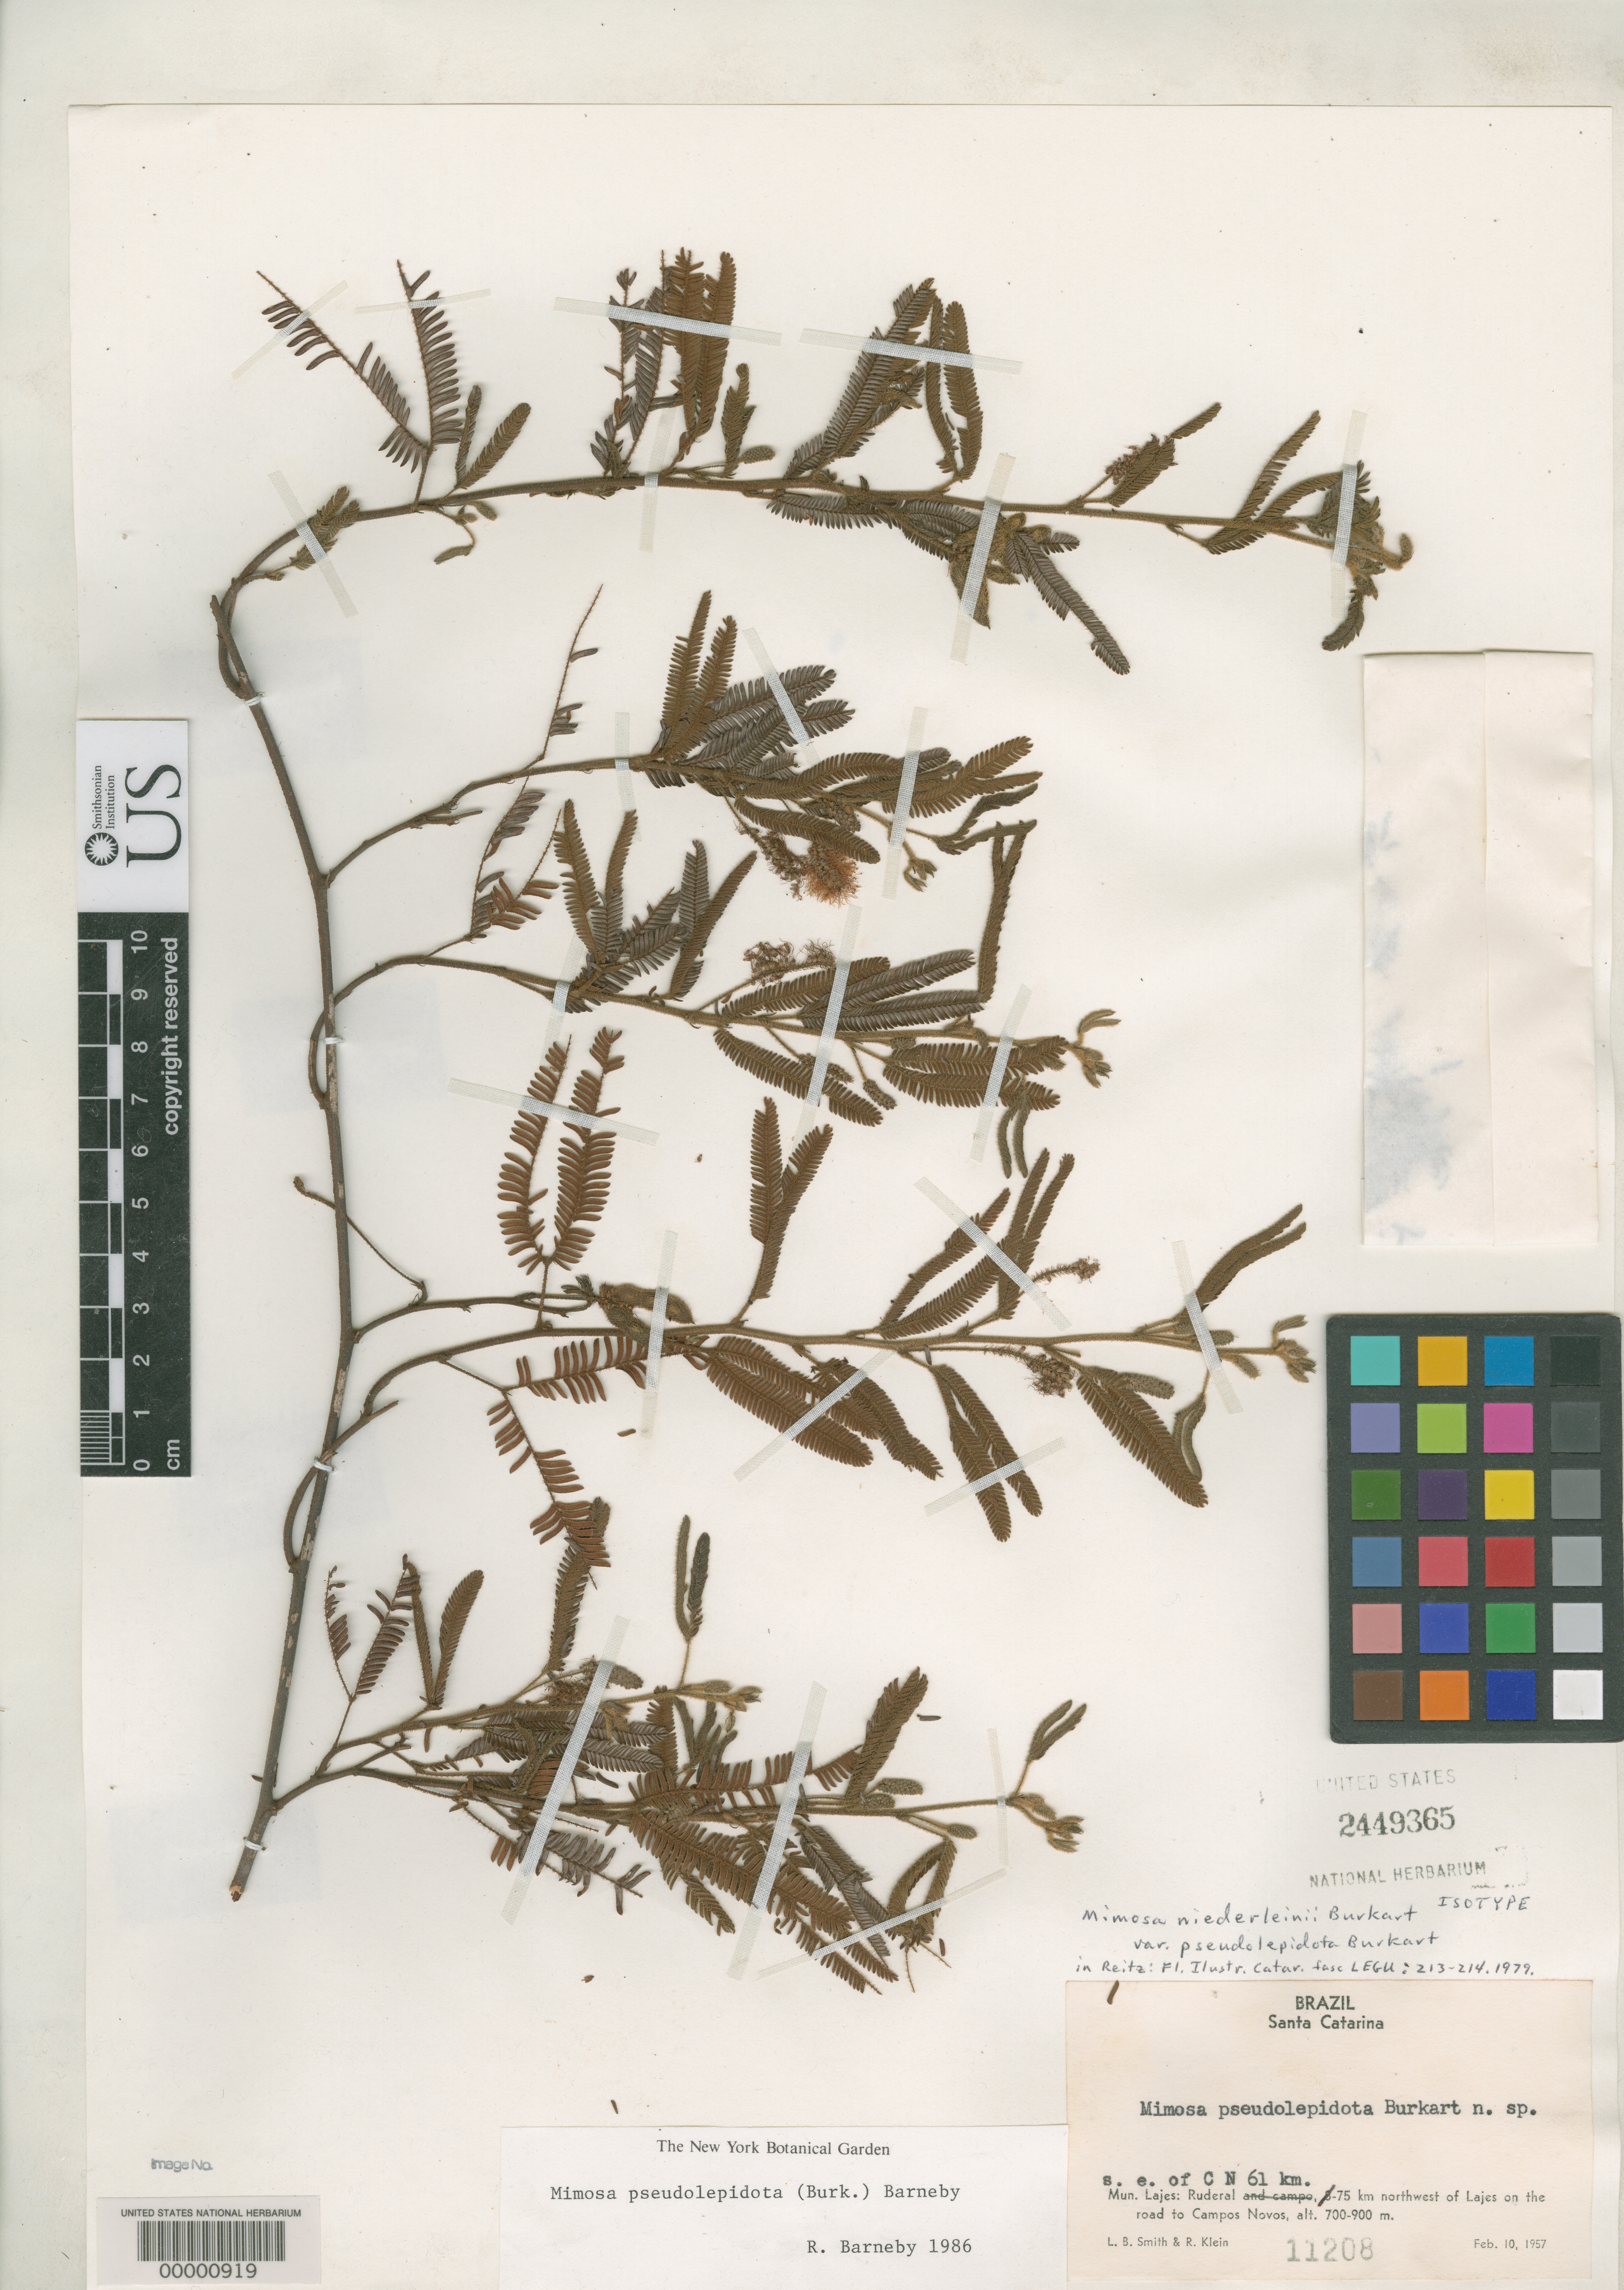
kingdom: Plantae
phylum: Tracheophyta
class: Magnoliopsida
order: Fabales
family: Fabaceae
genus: Mimosa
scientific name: Mimosa niederleinii var. pseudolepidota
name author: L.B. Sm. & R.M. Klein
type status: Isotype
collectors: L. Smith & R. M. Klein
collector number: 11208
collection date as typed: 10 Feb 1957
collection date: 1957-02-10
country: Brazil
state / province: Santa Catarina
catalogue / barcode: US 2449365